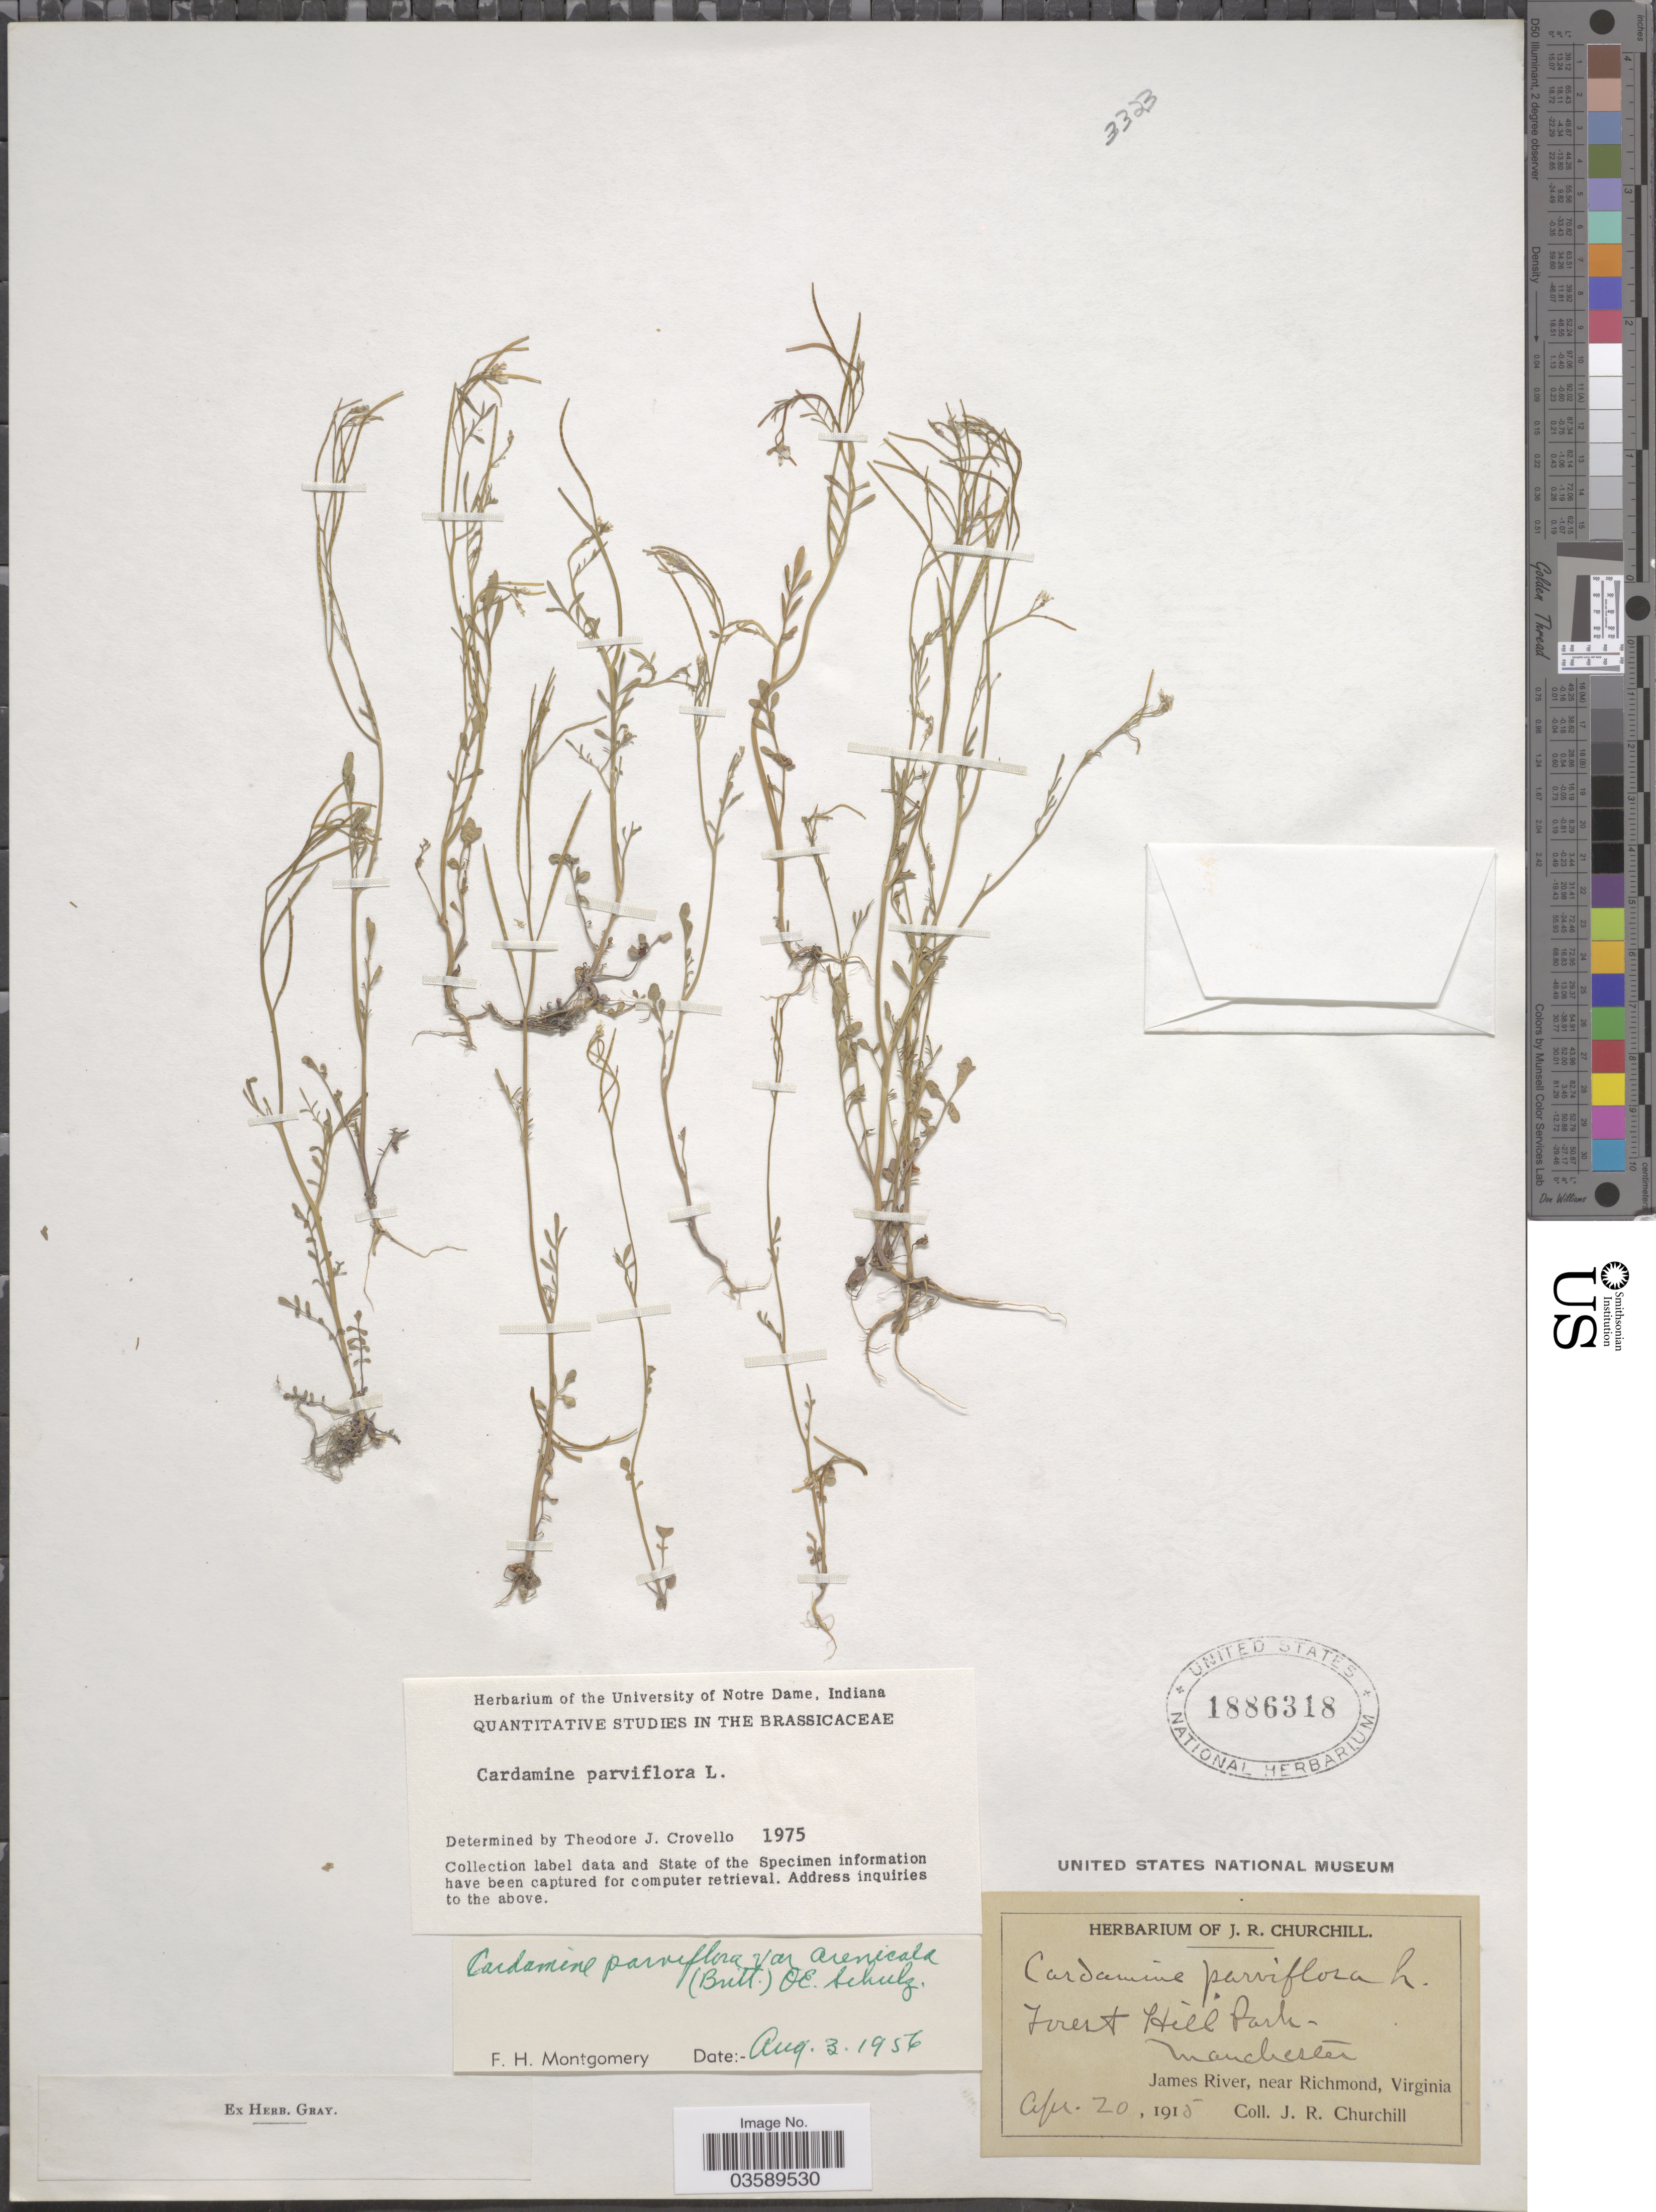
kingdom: Plantae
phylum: Tracheophyta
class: Magnoliopsida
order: Brassicales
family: Brassicaceae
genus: Cardamine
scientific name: Cardamine parviflora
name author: L.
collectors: J. Churchill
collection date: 1915-04-20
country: United States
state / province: Virginia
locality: Forest Hill Park, Manchester. James River, near Richmond.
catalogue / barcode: US 1886318